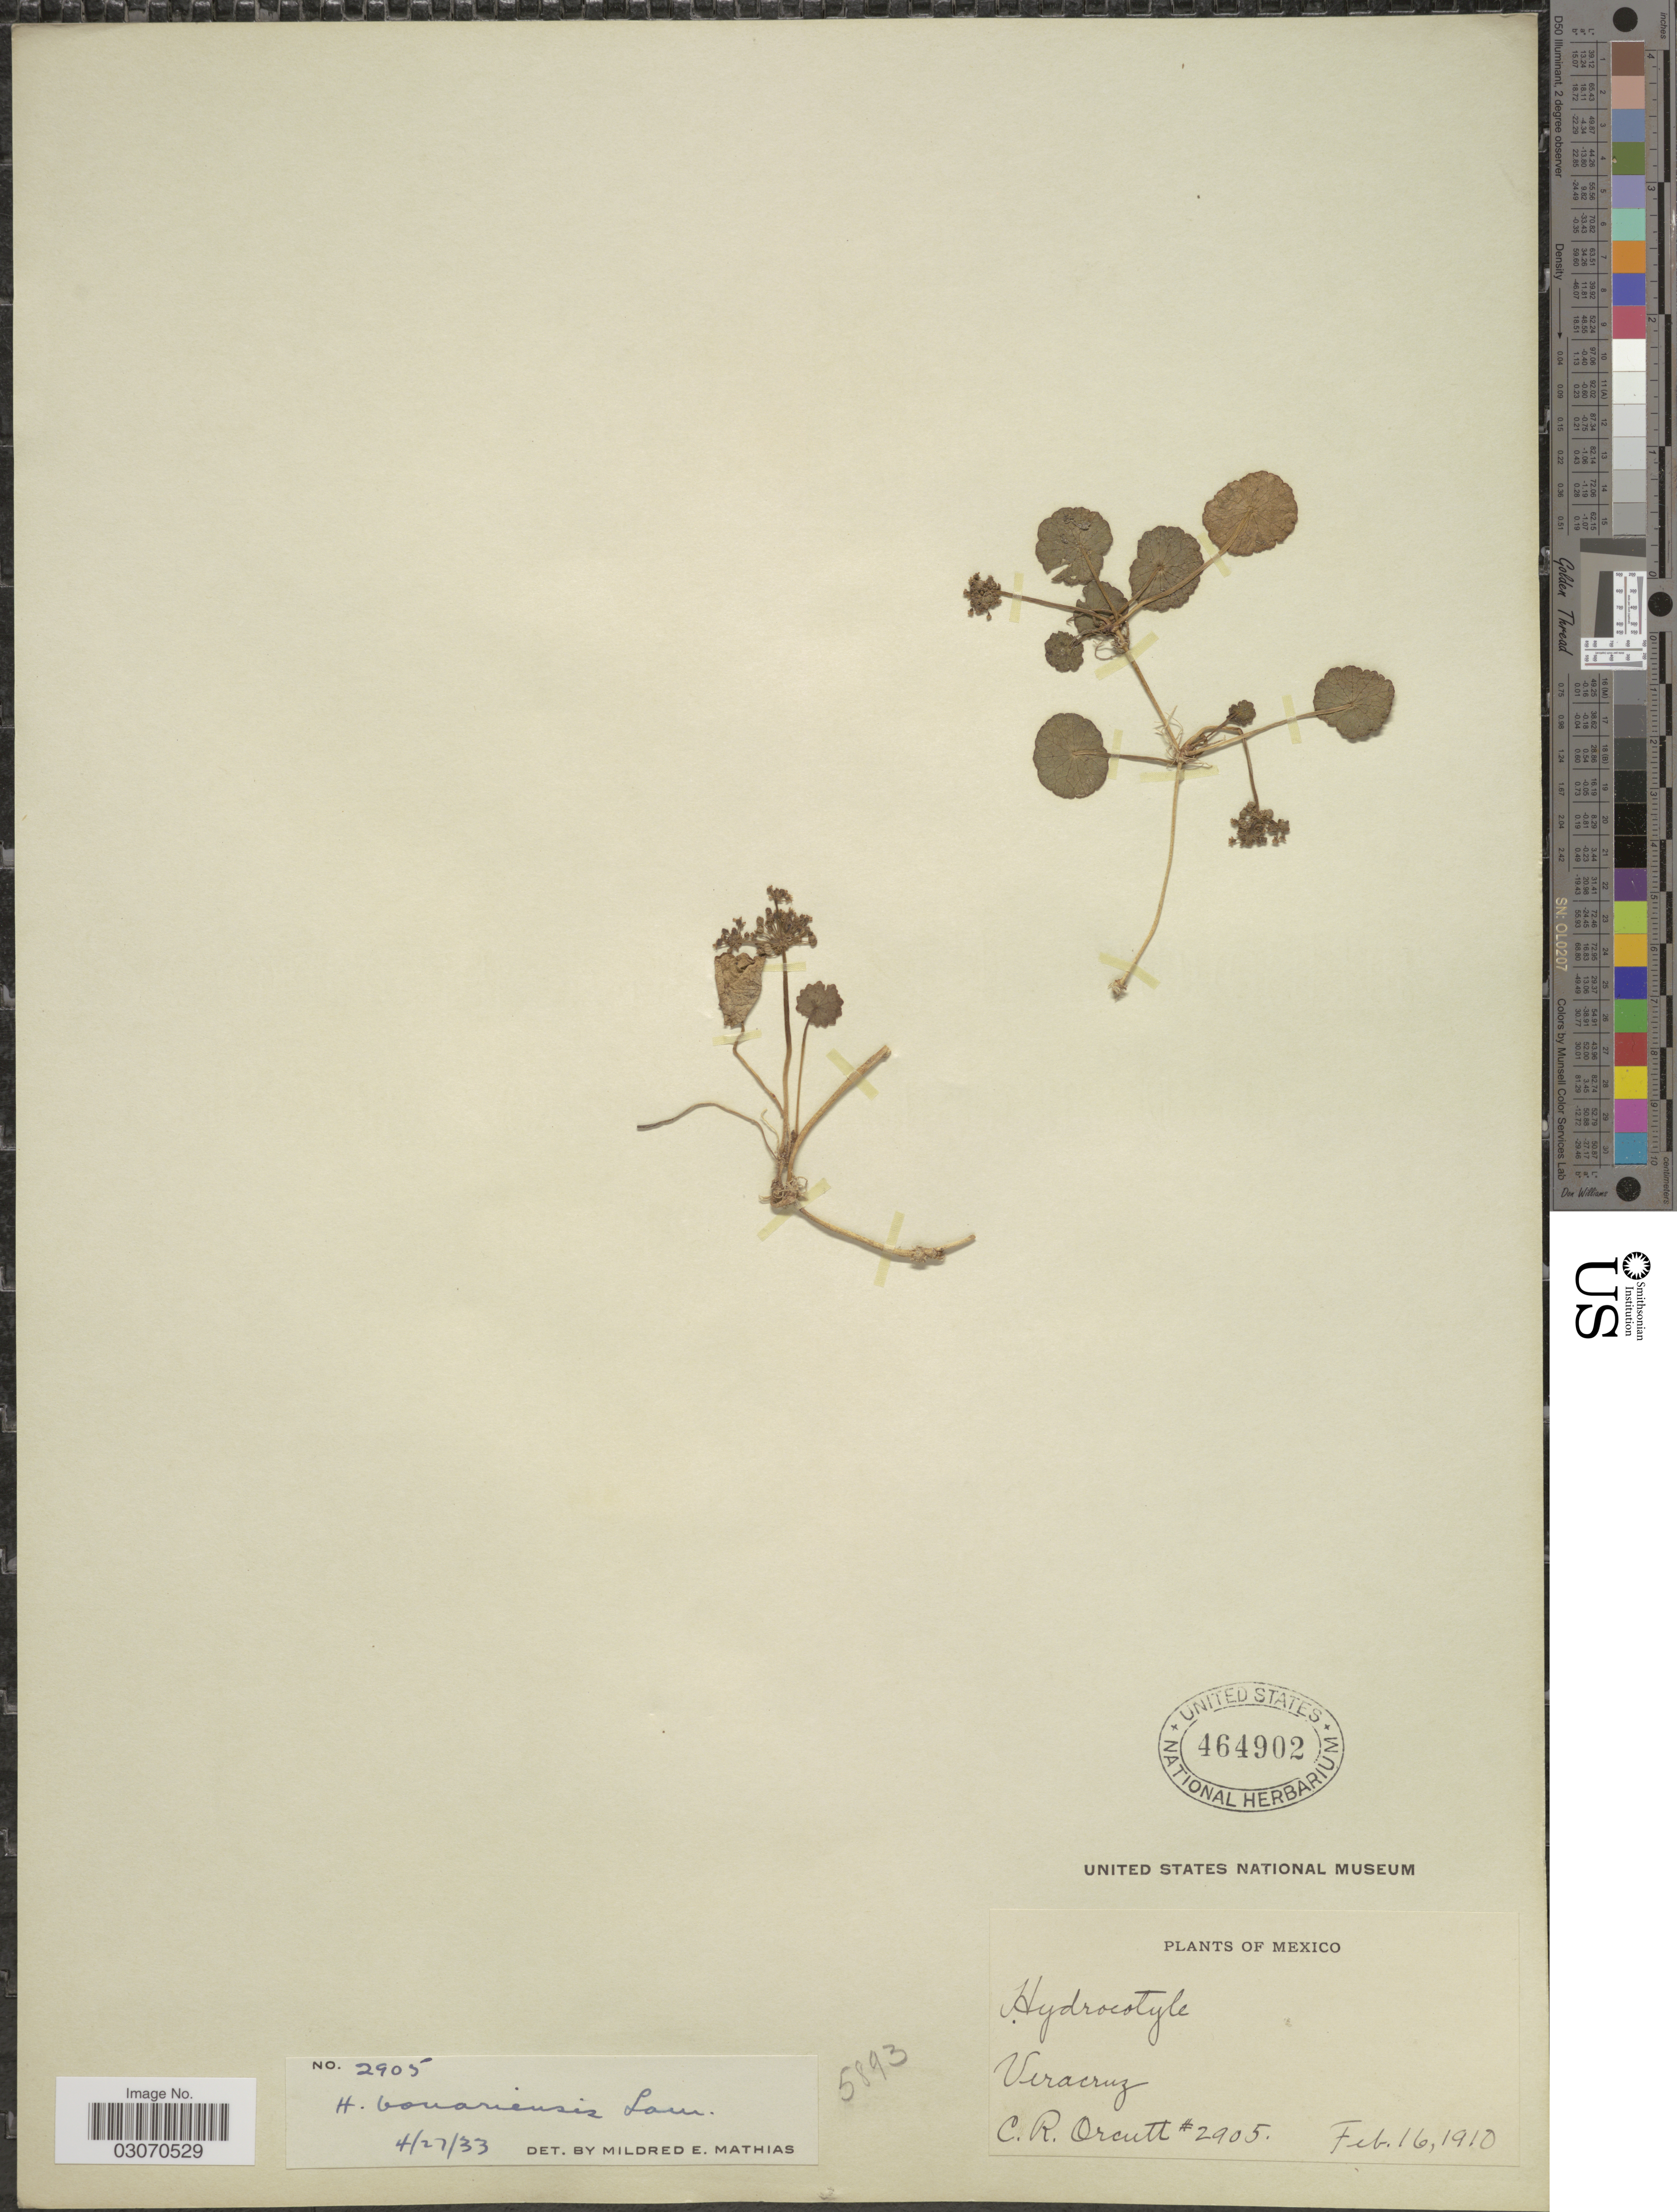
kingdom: Plantae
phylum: Tracheophyta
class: Magnoliopsida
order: Apiales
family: Araliaceae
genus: Hydrocotyle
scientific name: Hydrocotyle bonariensis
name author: Lam.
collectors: C. R. Orcutt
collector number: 2905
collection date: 1910-02-16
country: Mexico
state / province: Veracruz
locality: Veracruz.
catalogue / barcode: US 464902